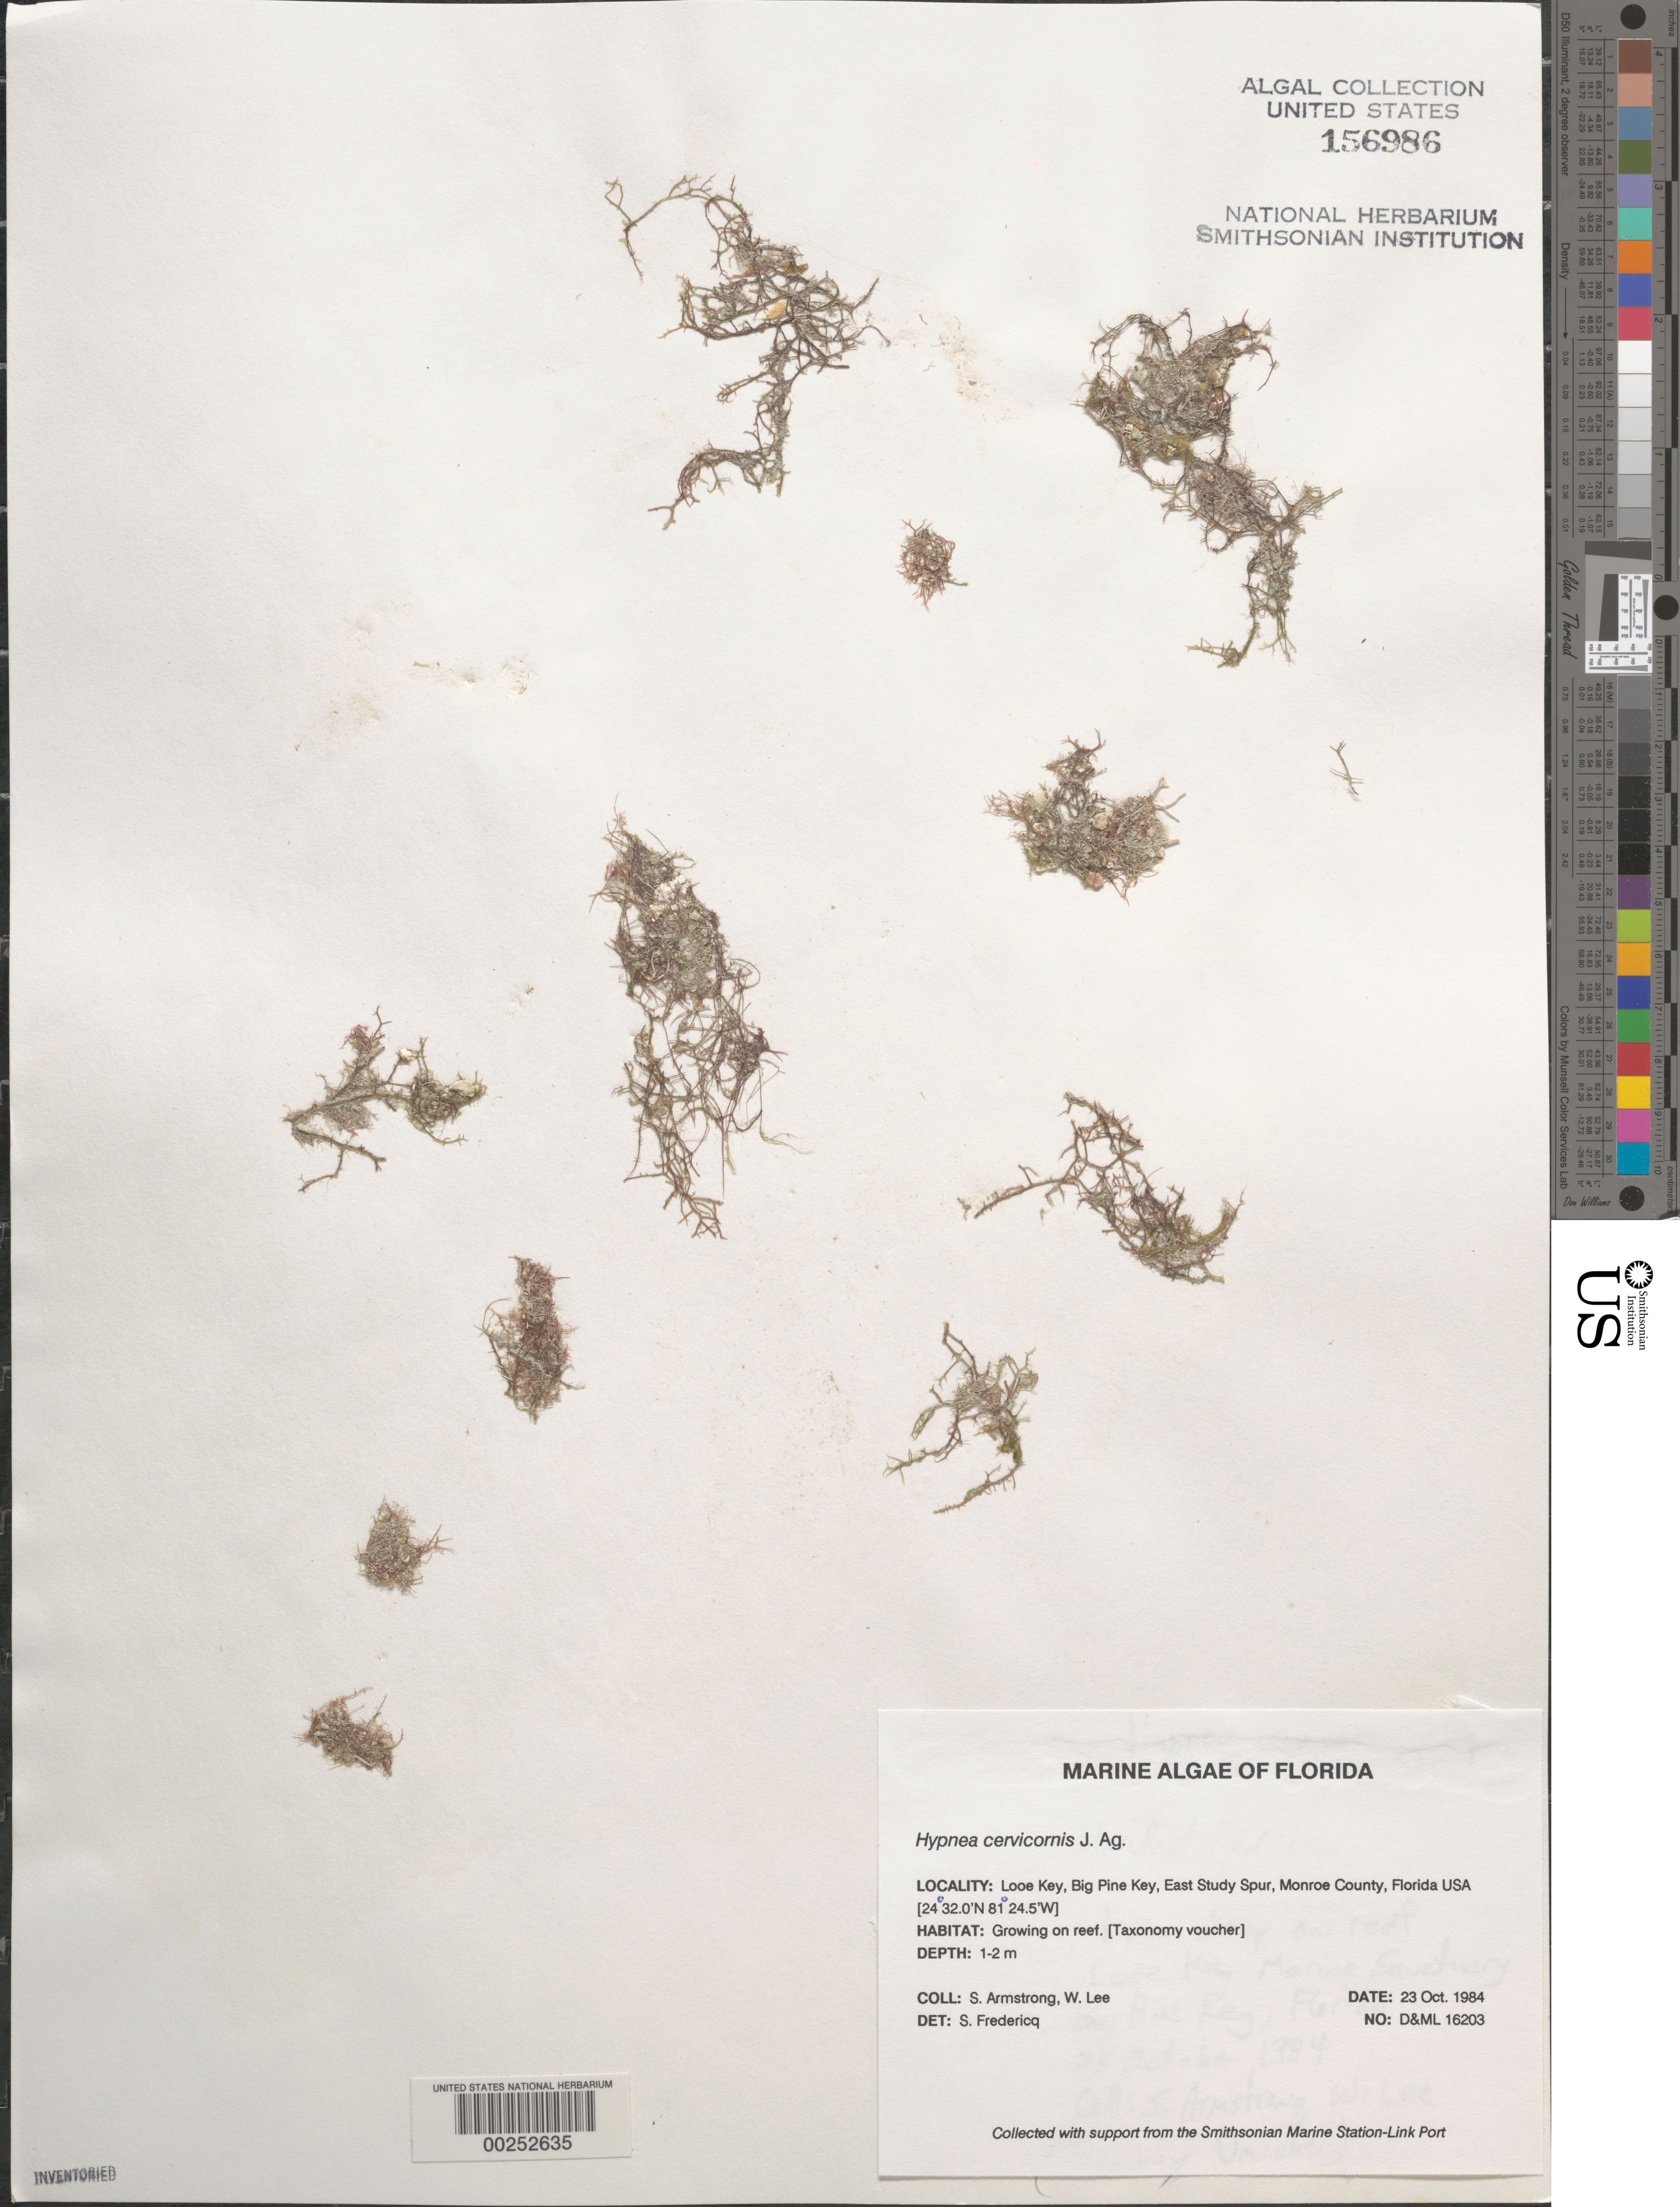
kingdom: Plantae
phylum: Rhodophyta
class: Florideophyceae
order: Gigartinales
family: Cystocloniaceae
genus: Hypnea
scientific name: Hypnea cervicornis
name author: J. Agardh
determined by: Fredericq, S.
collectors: S. Armstrong & W. Lee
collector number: D&ML 16203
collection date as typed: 23 Oct 1984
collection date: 1984-10-23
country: United States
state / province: Florida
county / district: Monroe County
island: Looe Key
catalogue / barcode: US 156986